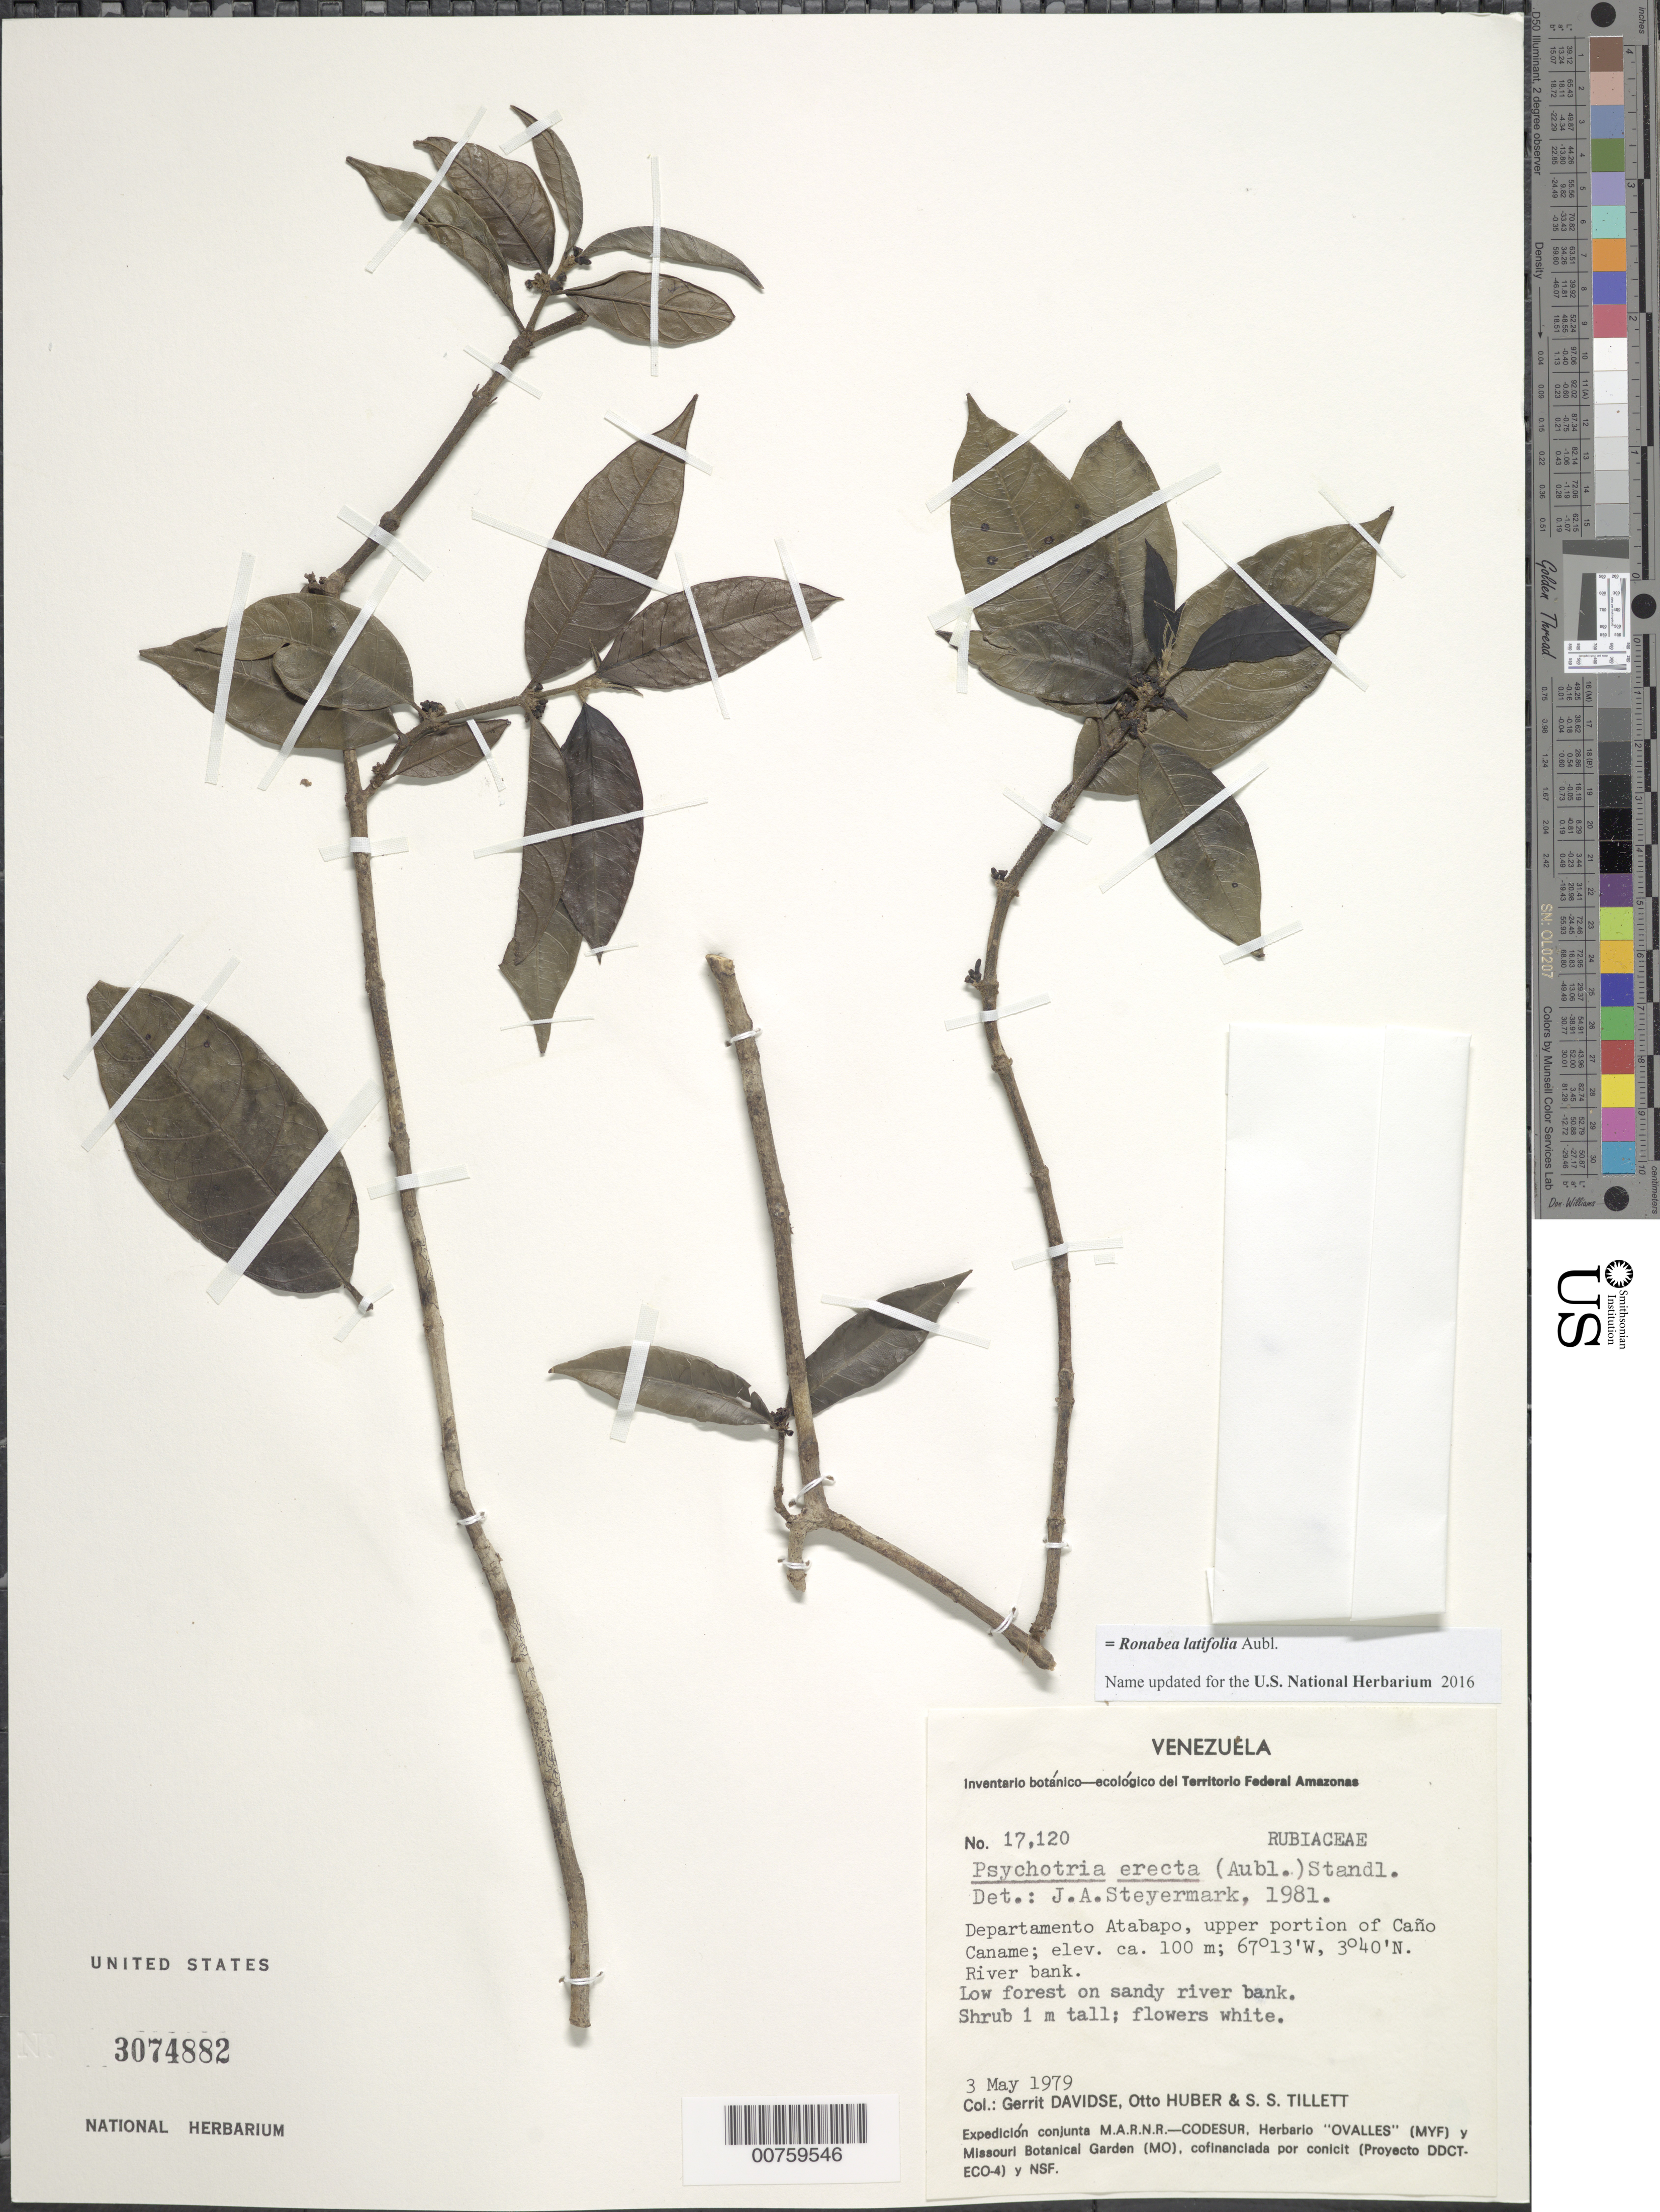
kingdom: Plantae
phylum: Tracheophyta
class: Magnoliopsida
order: Gentianales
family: Rubiaceae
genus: Psychotria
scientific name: Psychotria erecta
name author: (Aubl.) Standl. & Steyerm.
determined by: Steyermark, Julian A., (VEN)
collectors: G. Davidse, O. Huber & S. S. Tillett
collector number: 17120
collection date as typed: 3-May-79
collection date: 1979-05-03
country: Venezuela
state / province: Amazonas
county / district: Atabapo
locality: Caño Caname, upper portion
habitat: Low forest on sandy river bank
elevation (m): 100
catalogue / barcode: US 3074882